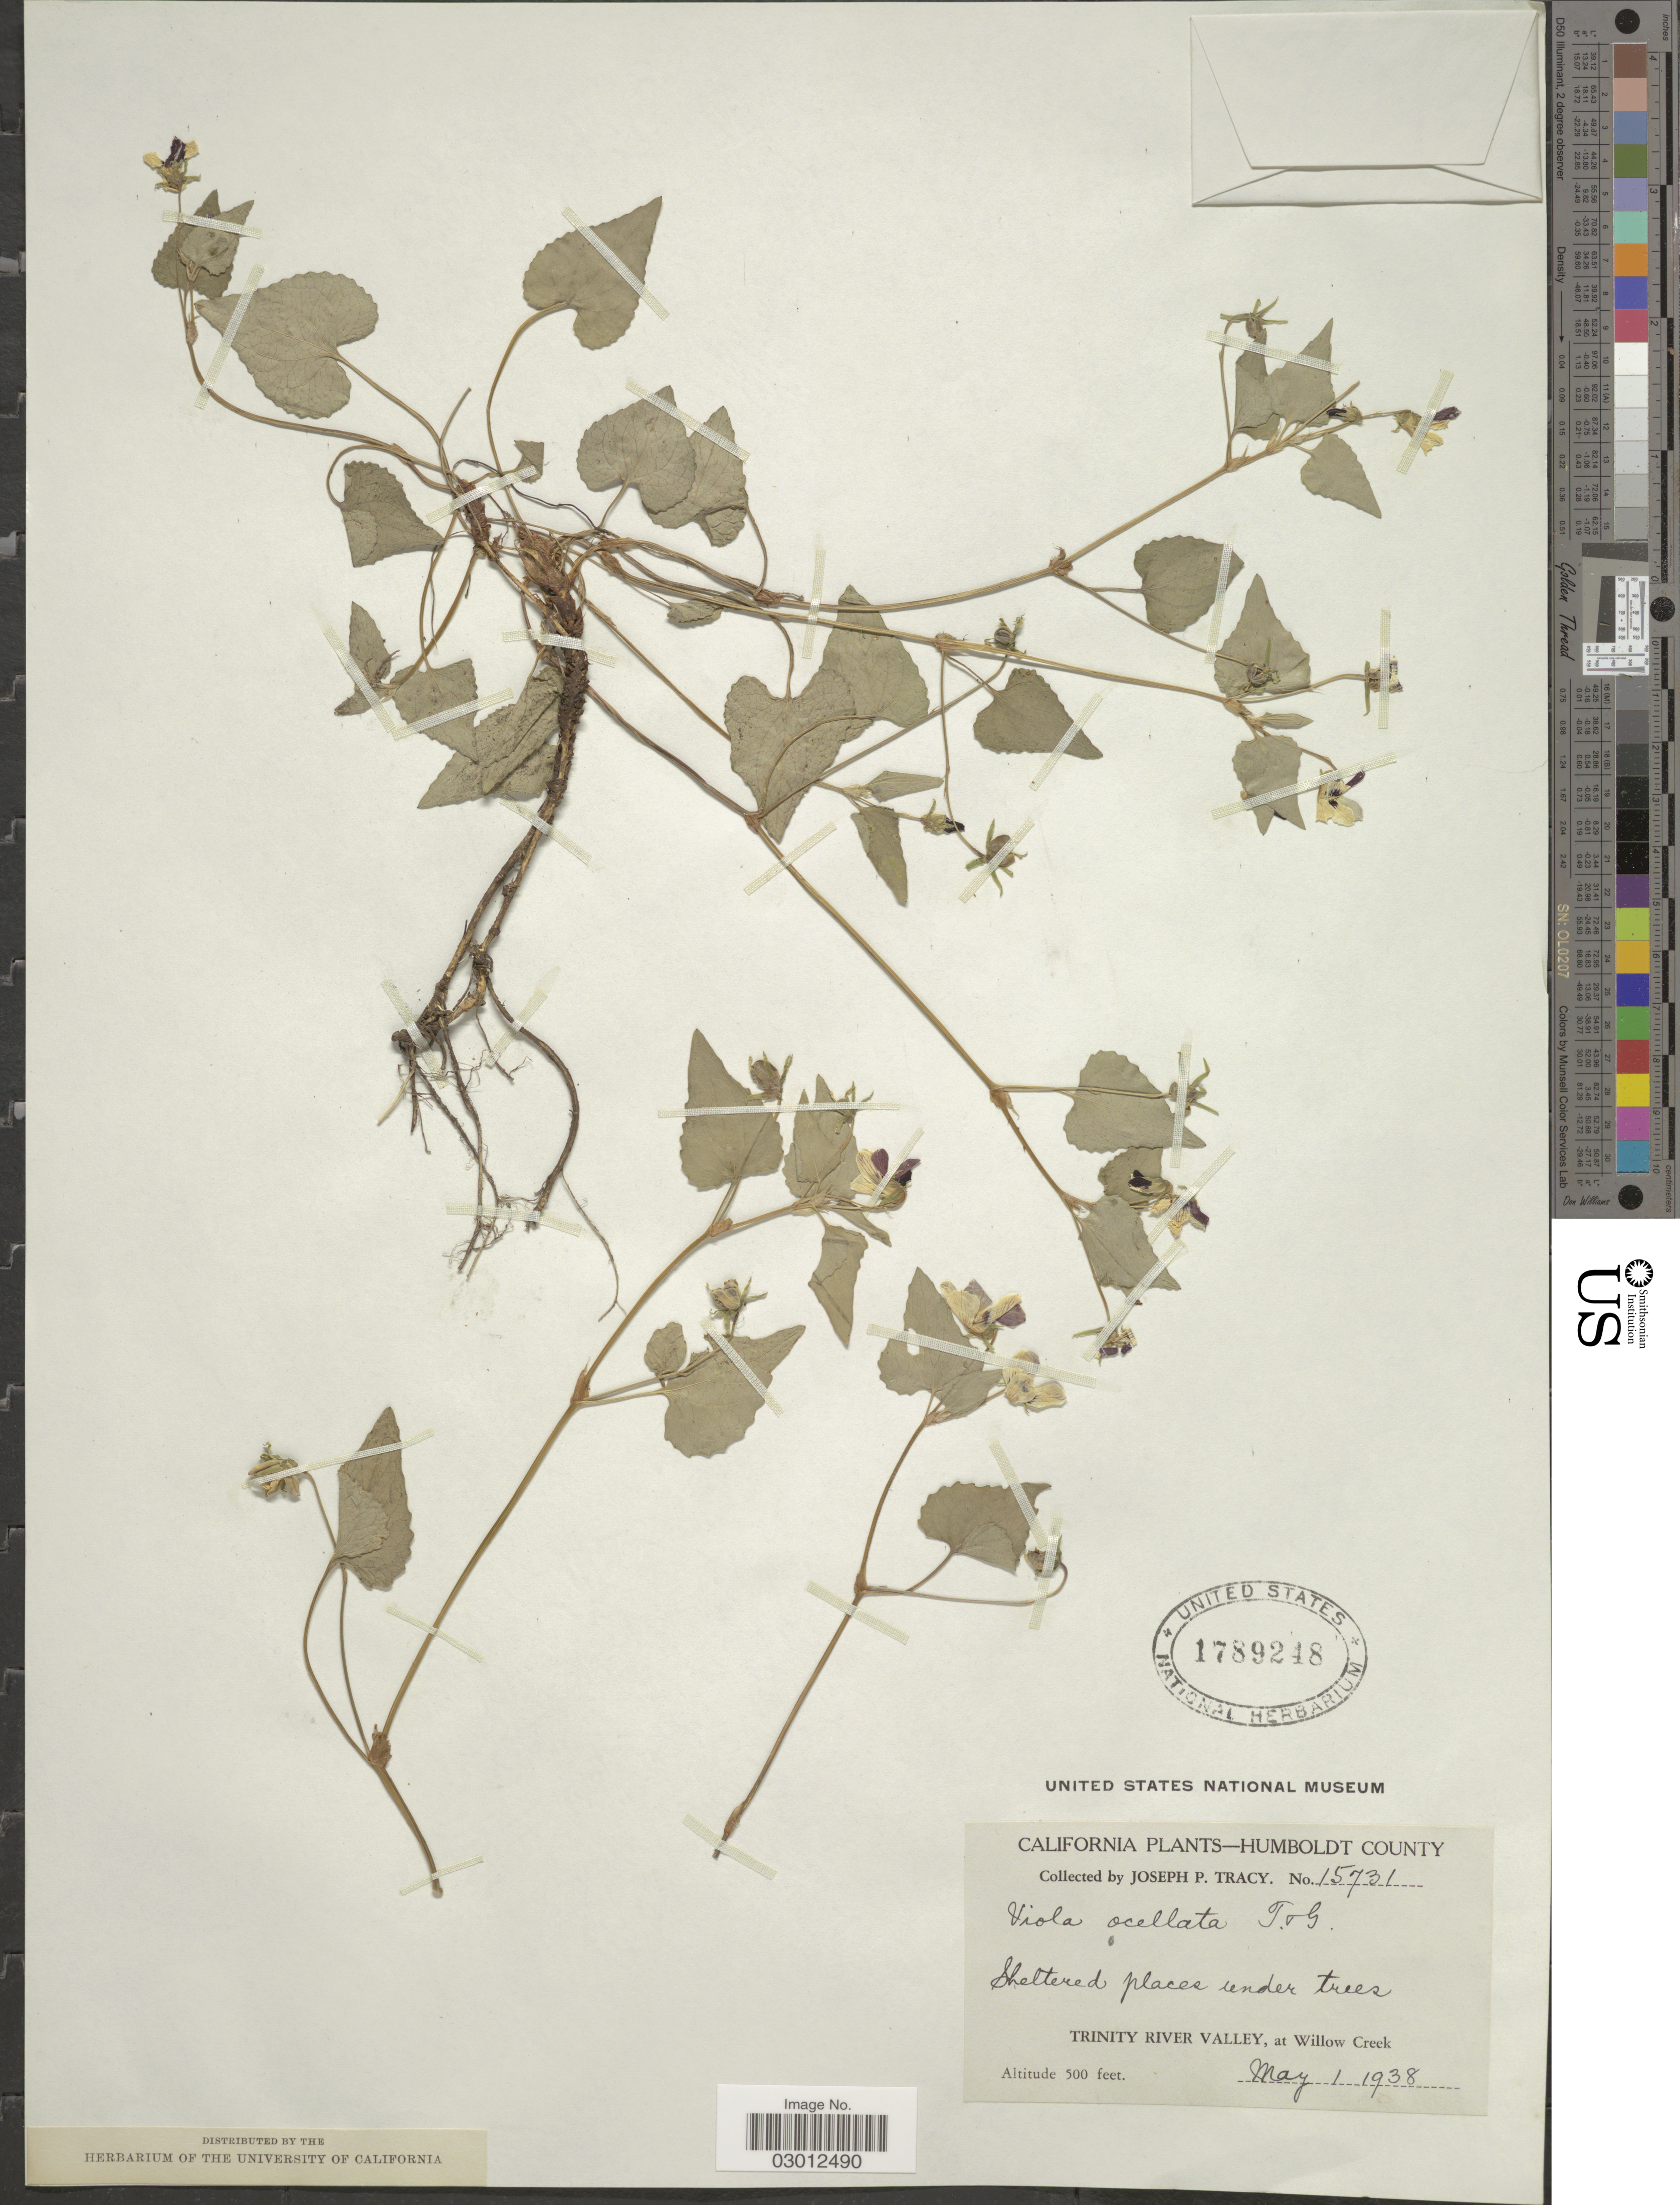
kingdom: Plantae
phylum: Tracheophyta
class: Magnoliopsida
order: Malpighiales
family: Violaceae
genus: Viola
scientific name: Viola ocellata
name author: Torr. & A. Gray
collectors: J. Tracy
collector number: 15731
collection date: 1938-05-01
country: United States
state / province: California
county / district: Humboldt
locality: Humboldt County. Trinity river Valley, at Willow Creek.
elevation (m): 152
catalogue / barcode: US 1789248